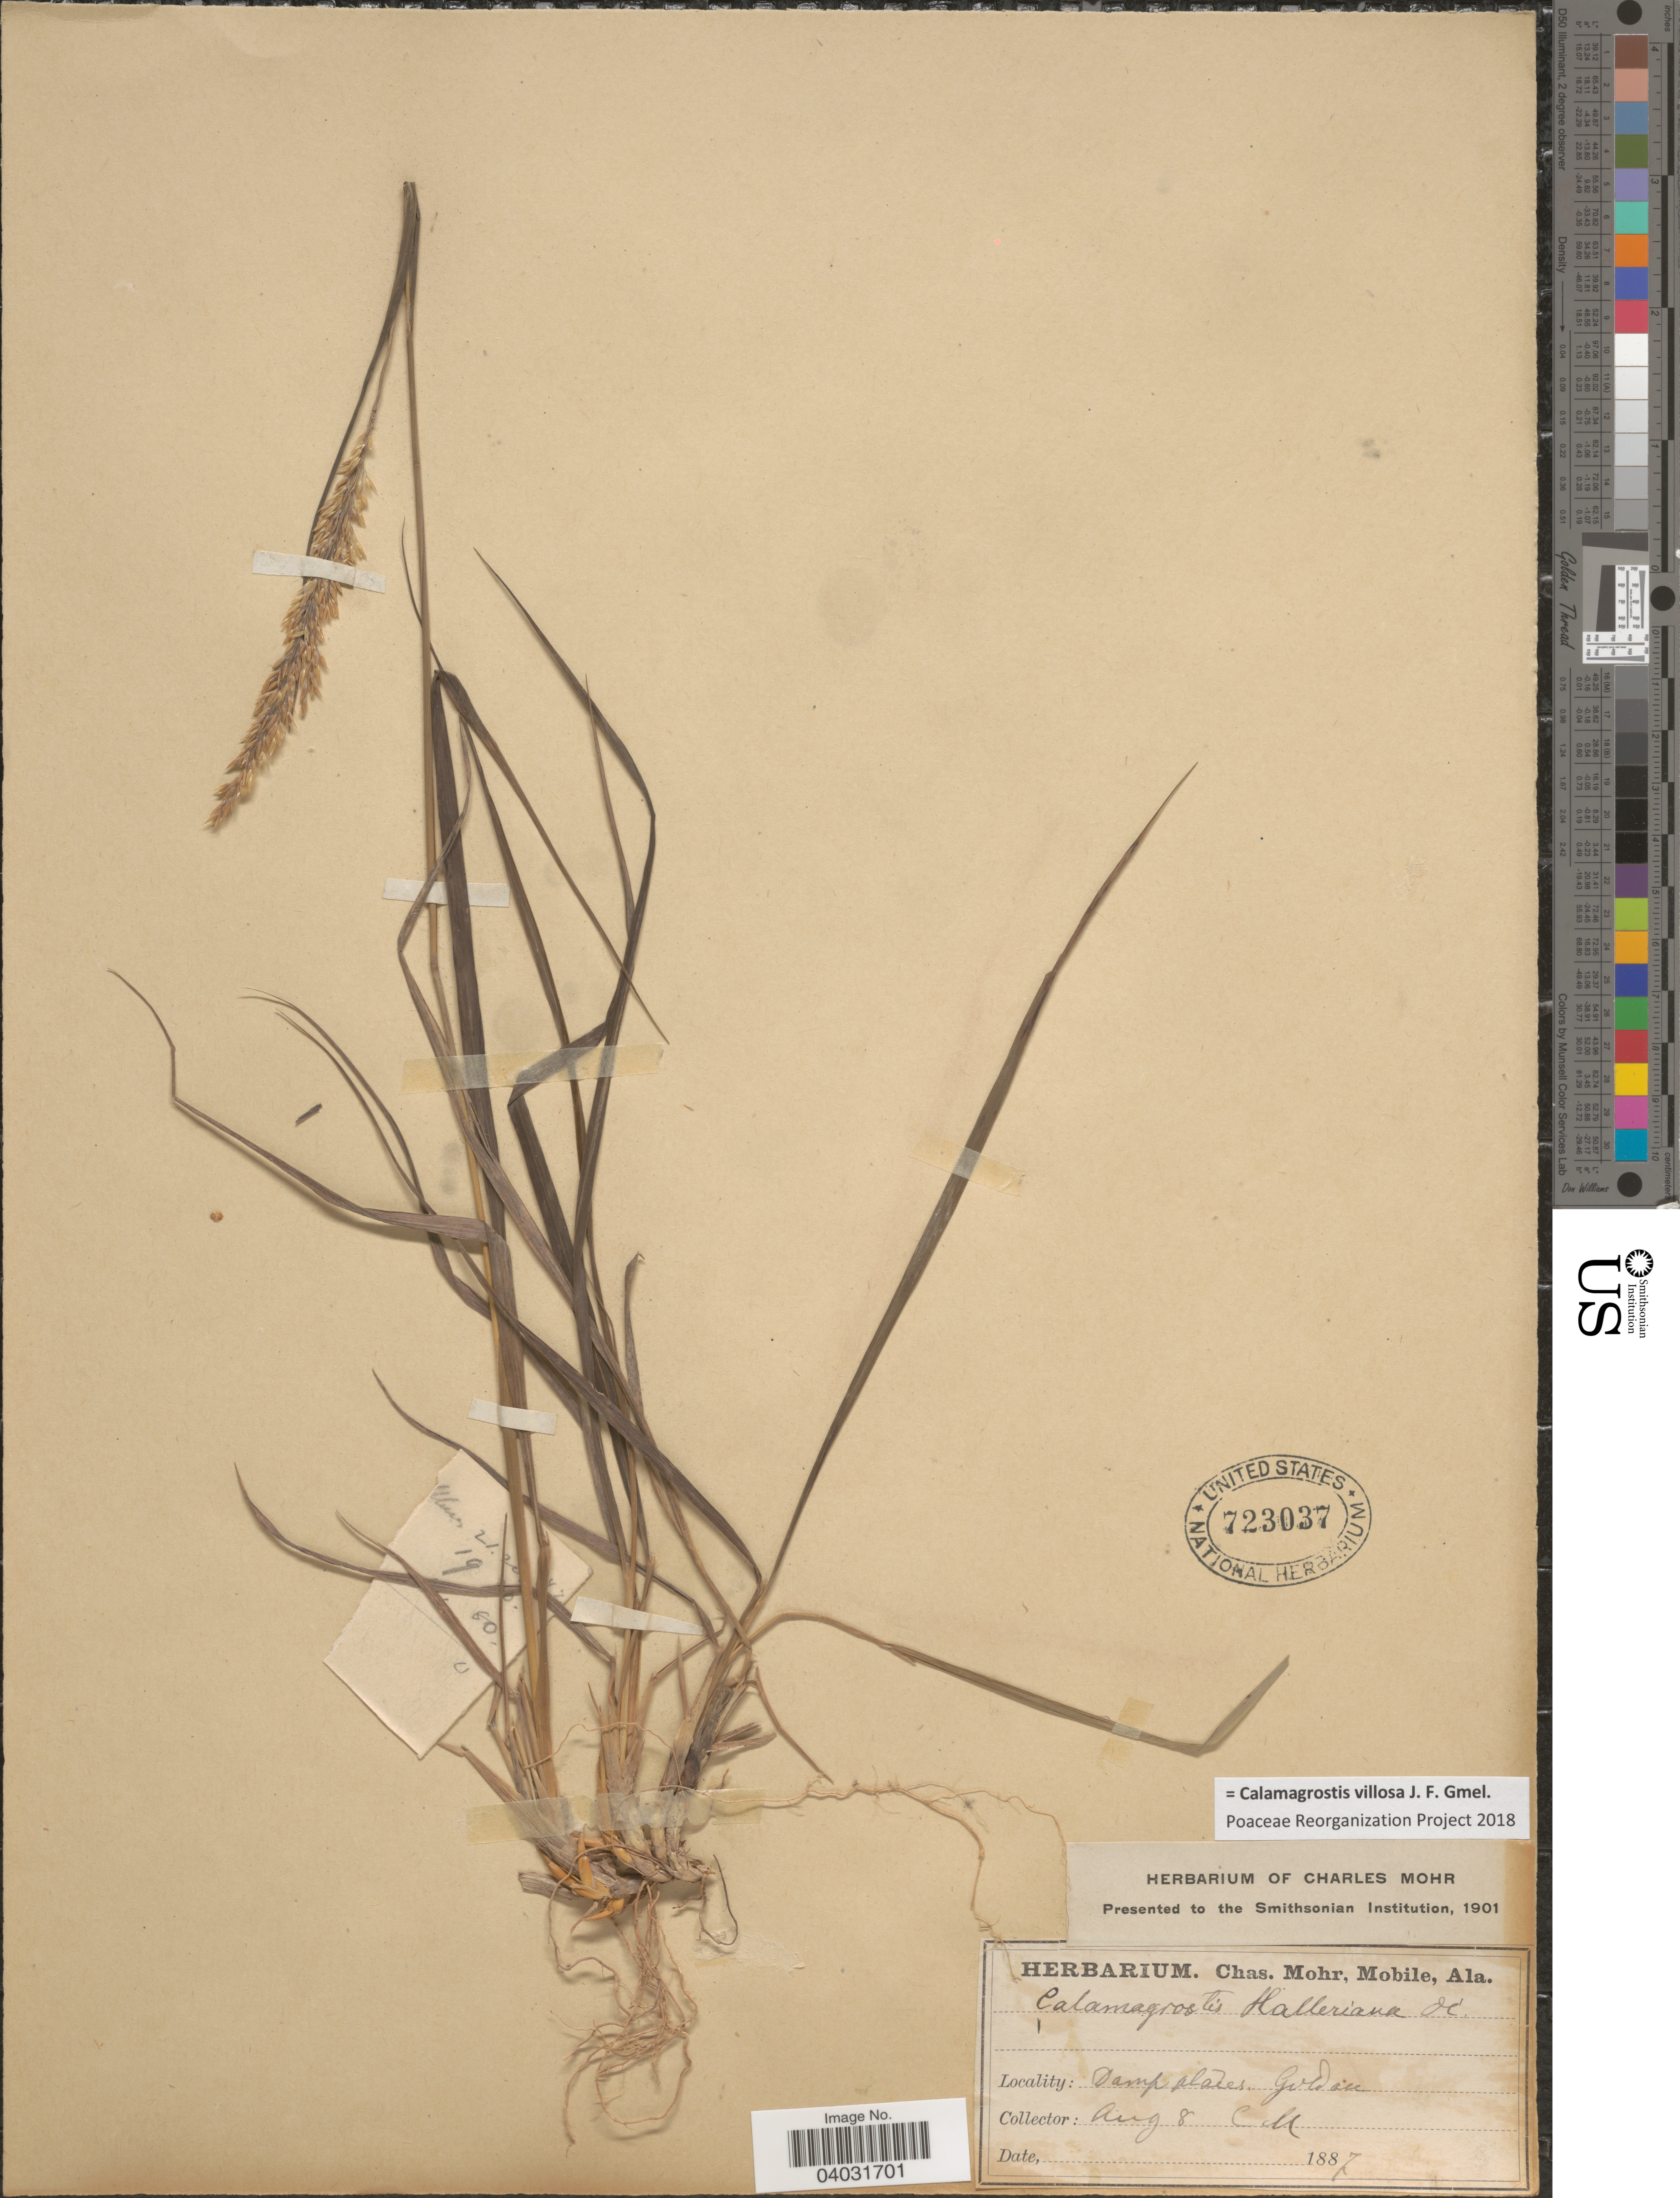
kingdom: Plantae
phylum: Tracheophyta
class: Liliopsida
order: Poales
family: Poaceae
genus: Calamagrostis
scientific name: Calamagrostis villosa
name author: J.F. Gmel.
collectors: Mohr, C. T. (herbarium)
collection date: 1887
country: Switzerland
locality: Goldau.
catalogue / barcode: US 723037